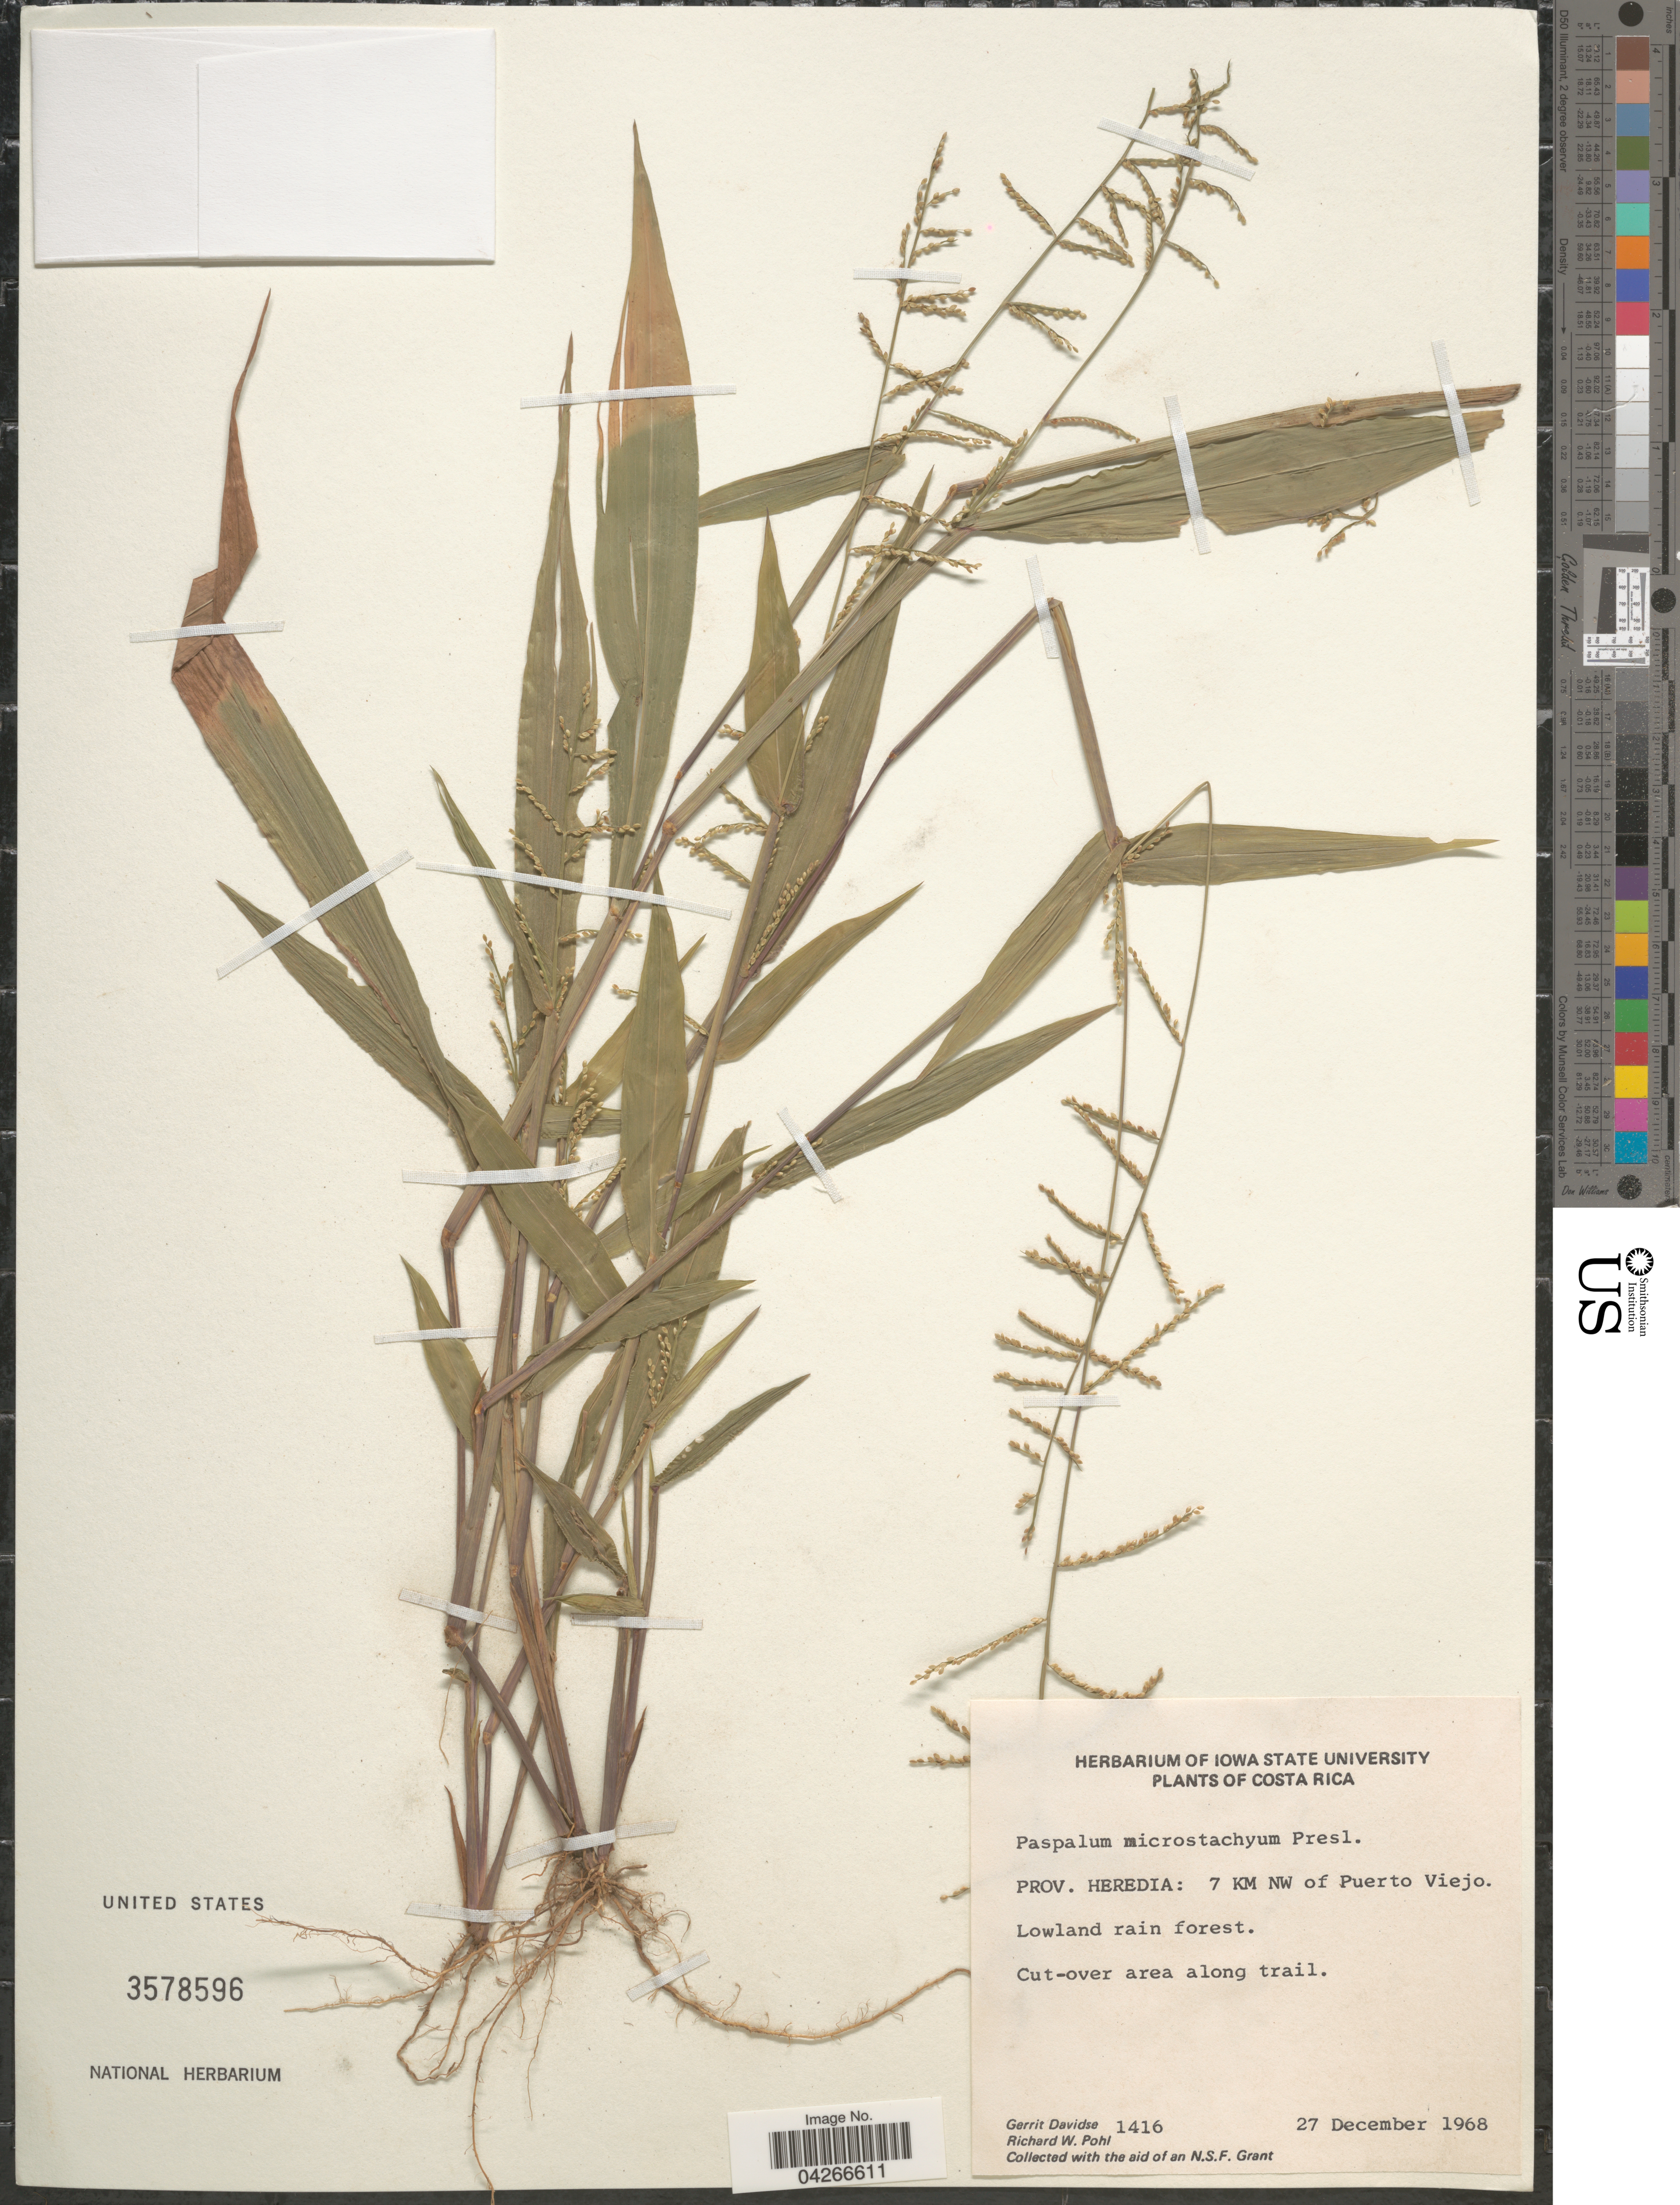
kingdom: Plantae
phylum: Tracheophyta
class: Liliopsida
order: Poales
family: Poaceae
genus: Paspalum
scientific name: Paspalum microstachyum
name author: J. Presl in C. Presl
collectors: G. Davidse & R. W. Pohl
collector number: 1416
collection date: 1968-12-27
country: Costa Rica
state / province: Heredia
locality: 7 KM NW of Puerto Viejo.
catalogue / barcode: US 3578596